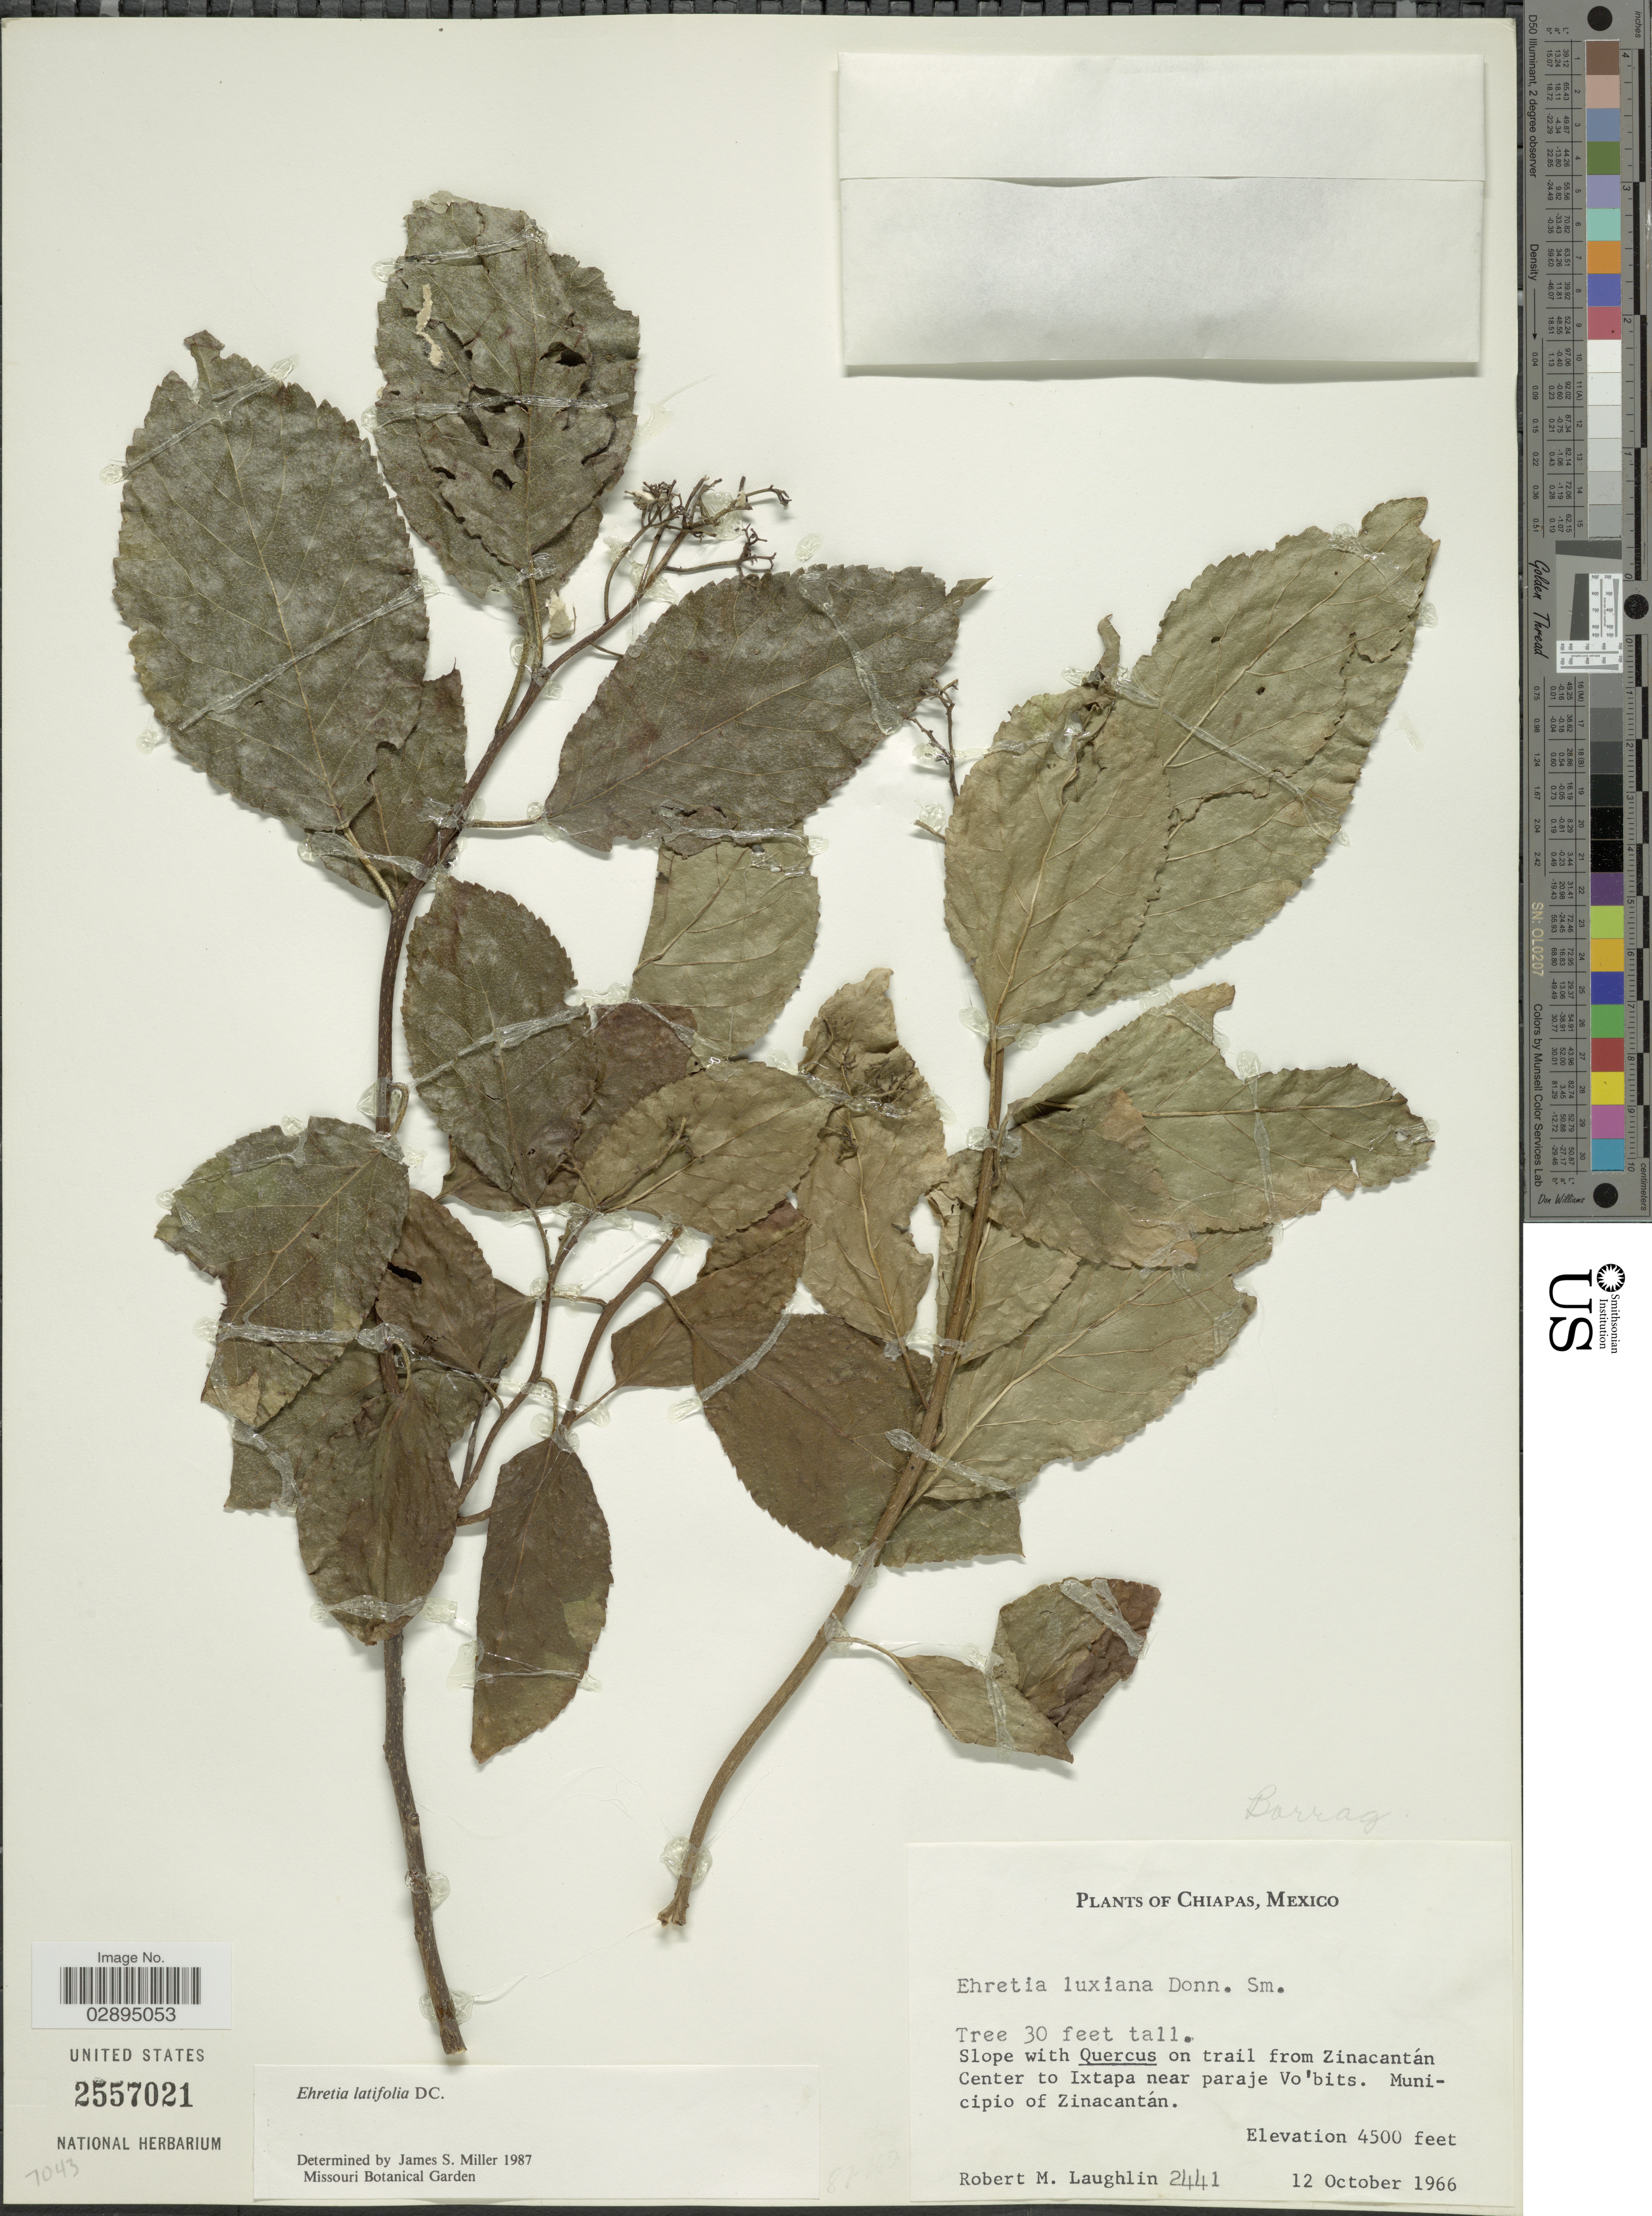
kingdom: Plantae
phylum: Tracheophyta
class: Magnoliopsida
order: Boraginales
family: Ehretiaceae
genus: Ehretia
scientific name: Ehretia latifolia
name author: DC.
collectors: R. M. Laughlin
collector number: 2441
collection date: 1966-10-12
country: Mexico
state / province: Chiapas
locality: On trail from Zinacantán Center to Ixtapa near paraje Vo'bits. Municipio of Zinacantán.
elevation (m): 1372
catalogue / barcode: US 2557021